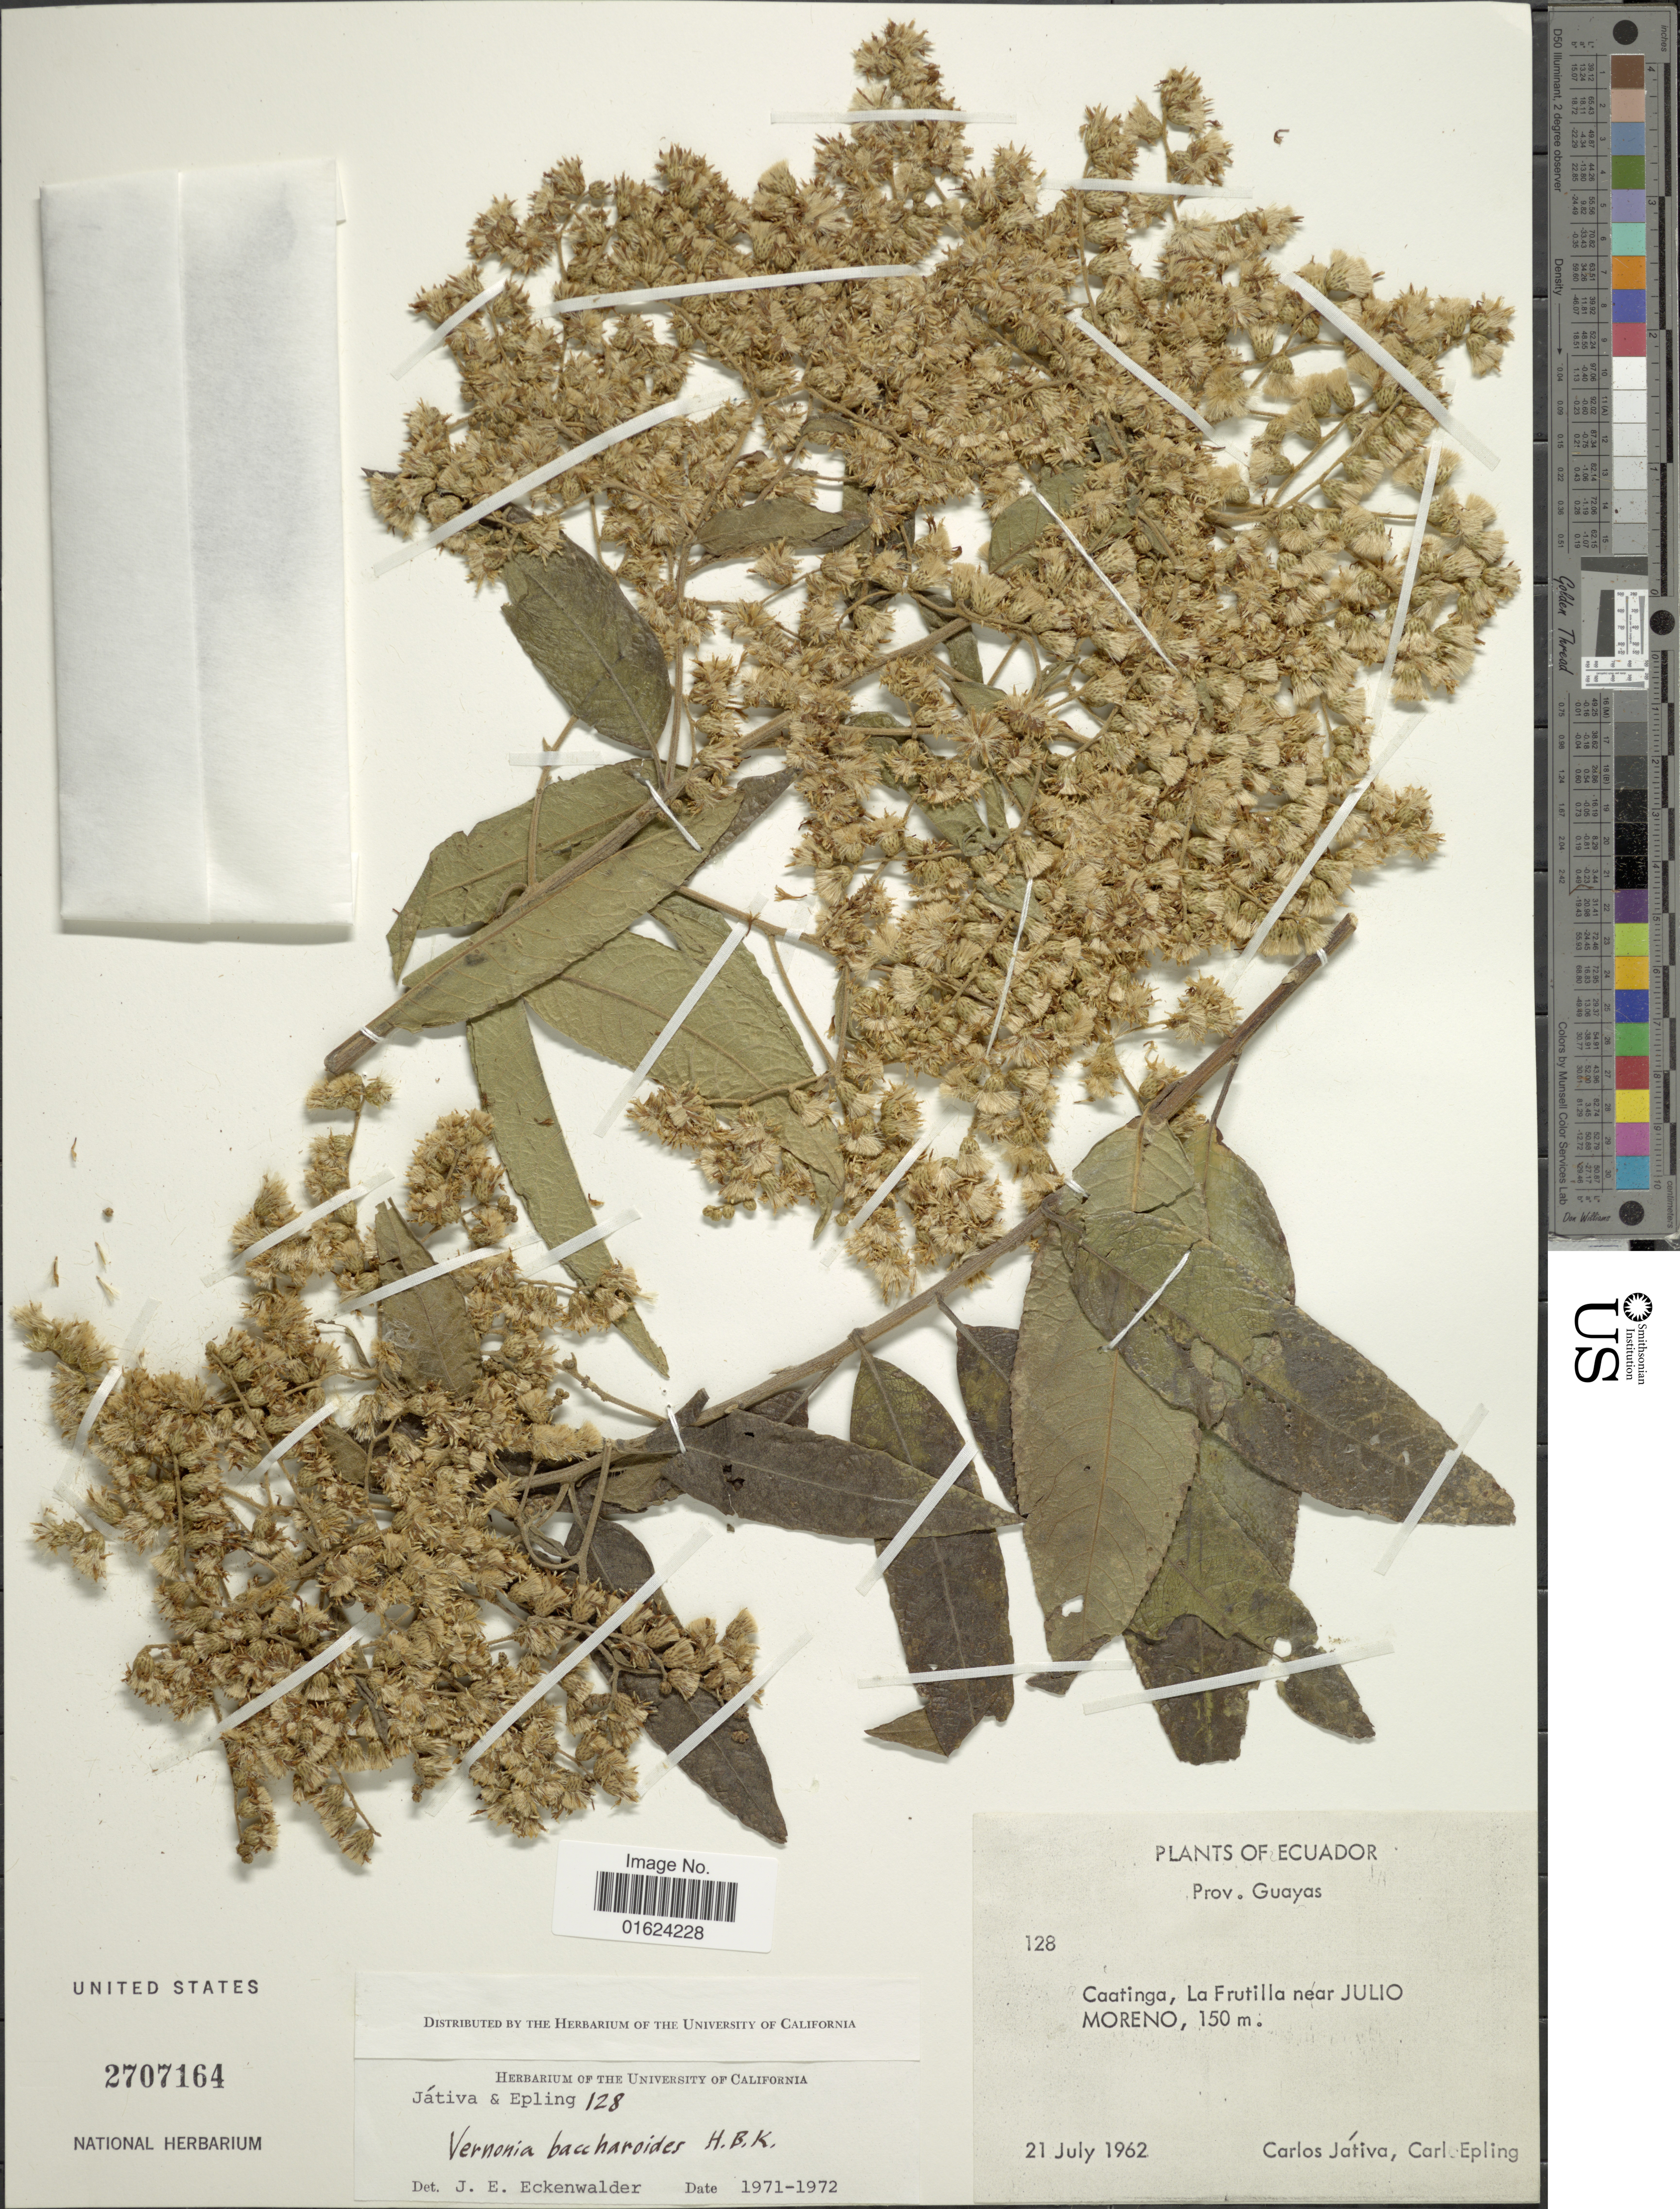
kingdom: Plantae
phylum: Tracheophyta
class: Magnoliopsida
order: Asterales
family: Asteraceae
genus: Vernonanthura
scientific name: Vernonanthura patens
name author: (Kunth) H. Rob.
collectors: C. D. Játiva & C. C. Epling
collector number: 128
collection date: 1962-07-21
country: Ecuador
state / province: Guayas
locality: Ecuador, Prov. Guayas. Caatinga, La Frutilla near Julio Moreno.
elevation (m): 150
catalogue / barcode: US 2707164